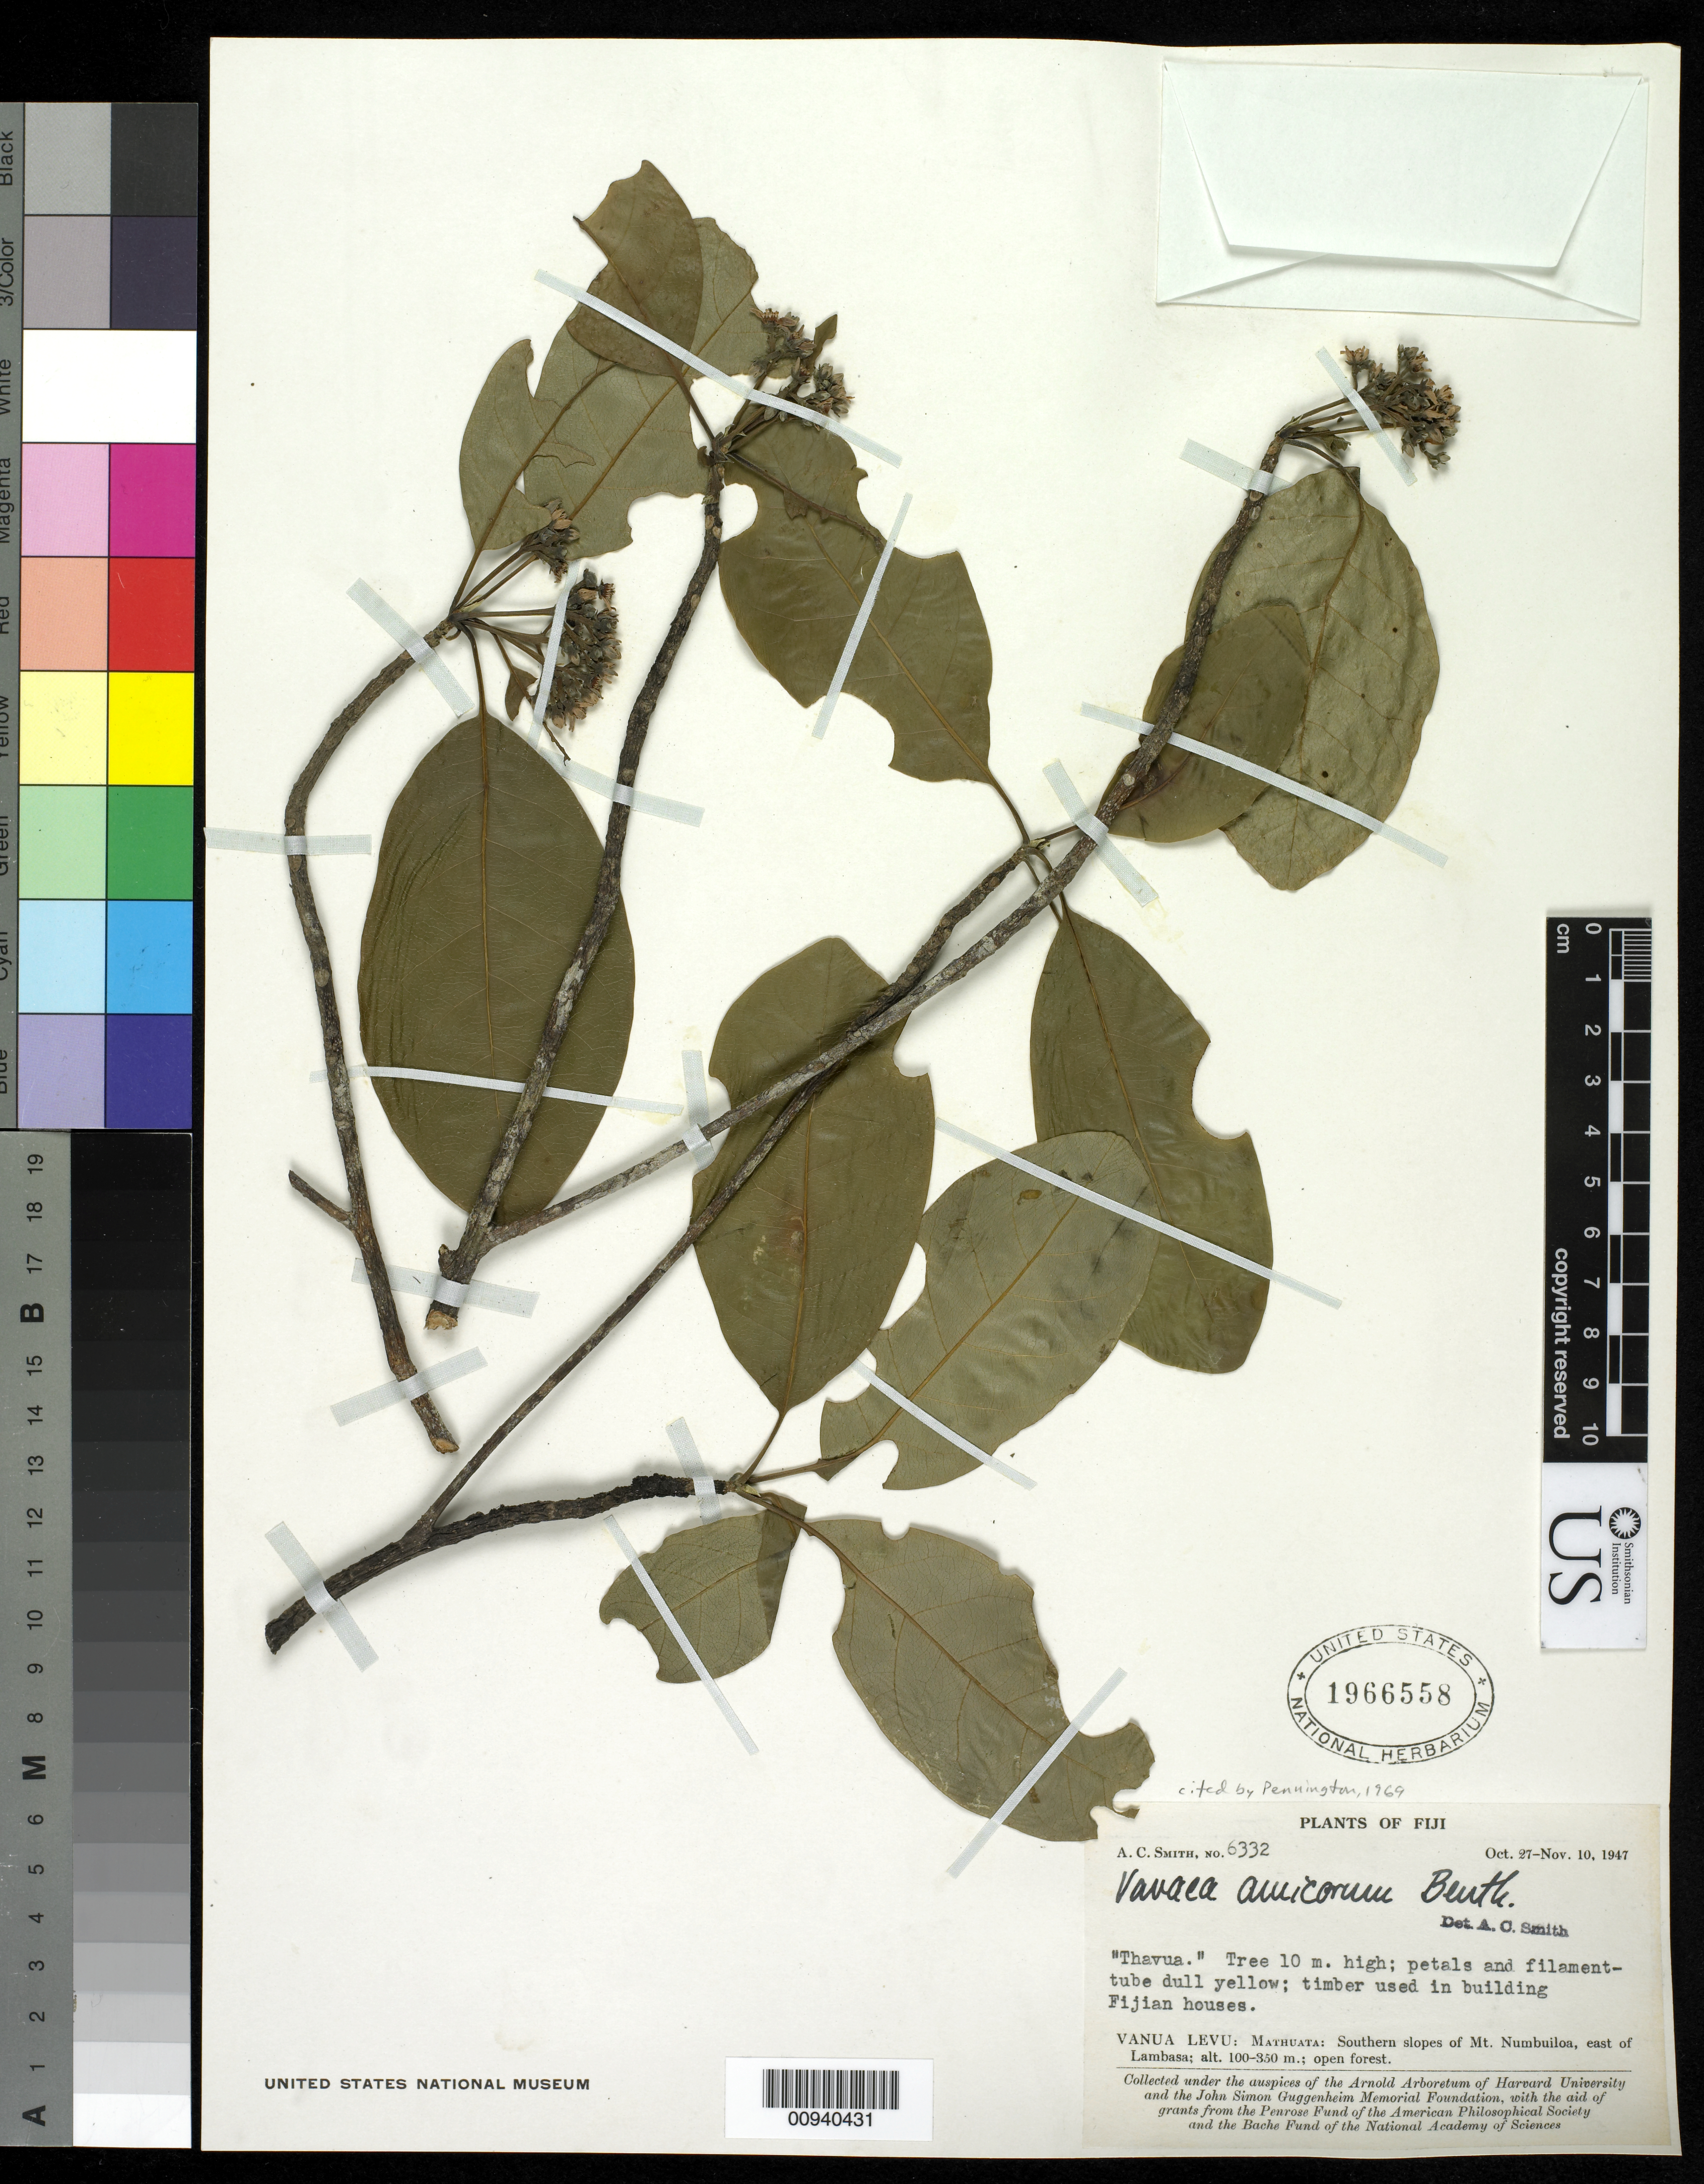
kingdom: Plantae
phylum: Tracheophyta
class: Magnoliopsida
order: Sapindales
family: Meliaceae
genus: Vavaea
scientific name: Vavaea amicorum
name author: Benth.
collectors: C. A. Smith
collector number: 6332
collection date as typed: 27 Oct 1947 to 10 Nov 1947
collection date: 1947-10-27/1947-11-10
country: Fiji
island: Macuata-i-wai [Mathuata-i-wai]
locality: Mathuata: Southern slopes of Mt. Numibuiloa, east of Lambasa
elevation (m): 100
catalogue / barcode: US 1966558